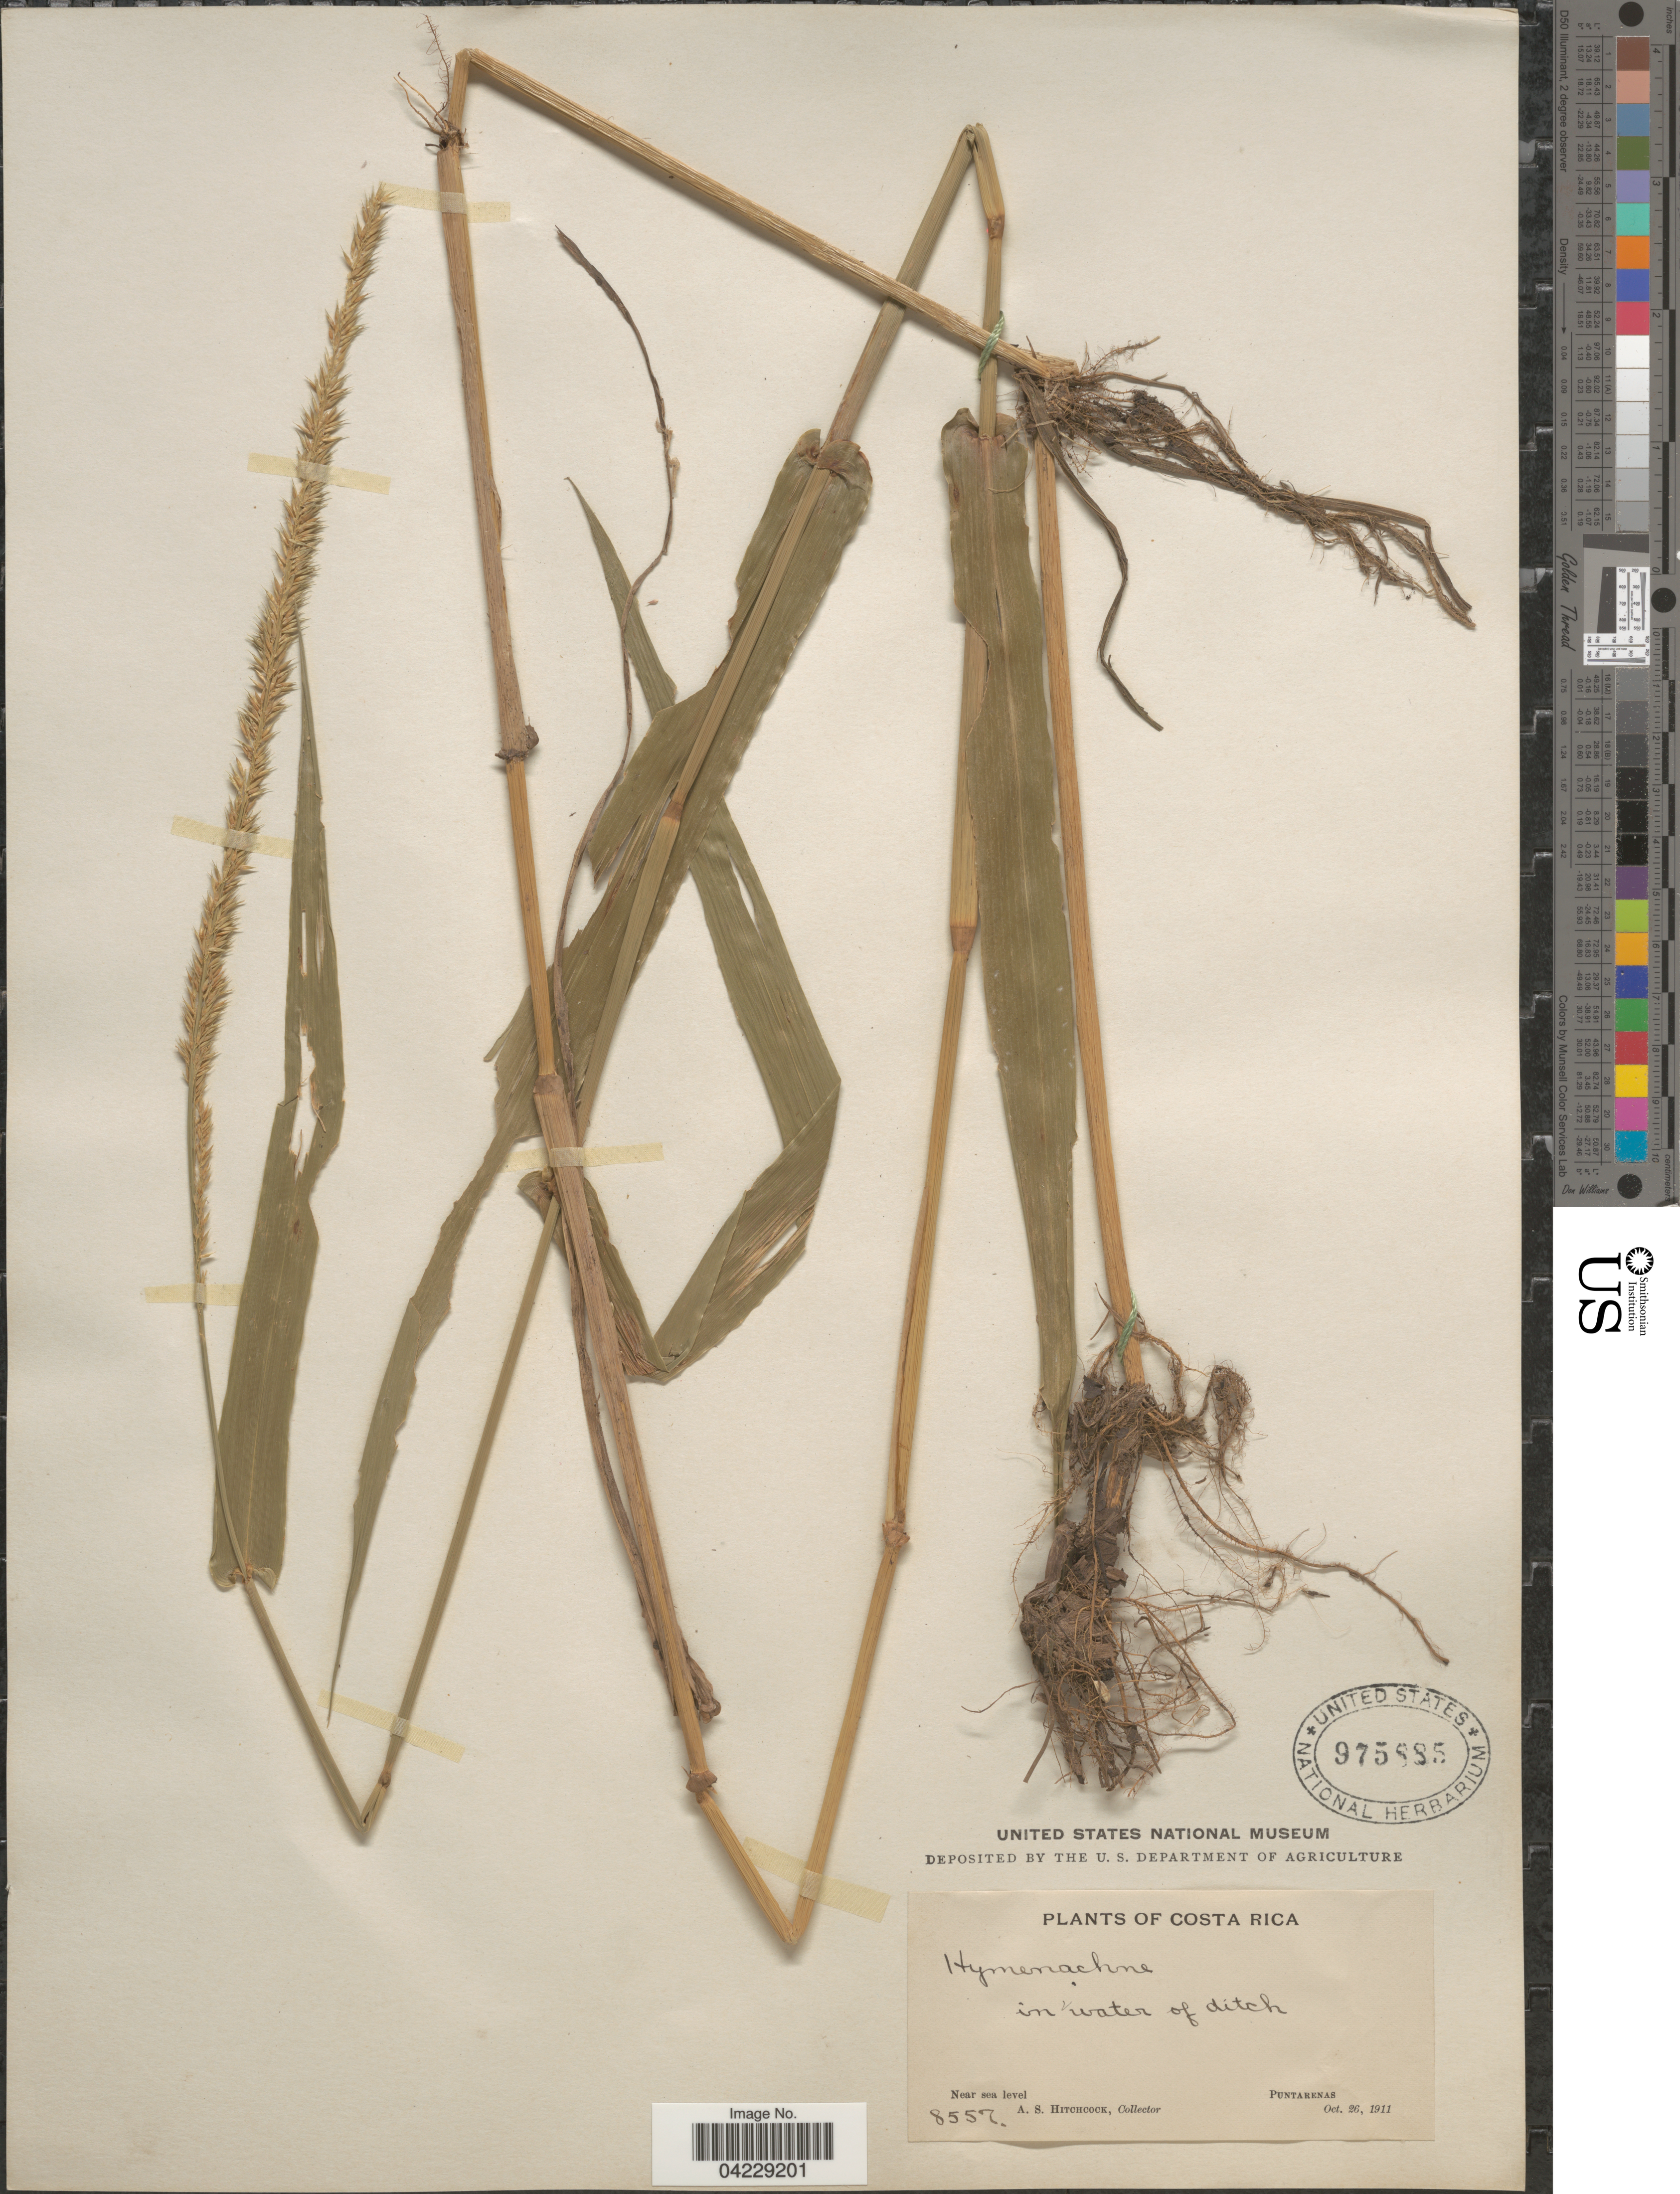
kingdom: Plantae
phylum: Tracheophyta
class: Liliopsida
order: Poales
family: Poaceae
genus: Hymenachne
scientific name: Hymenachne amplexicaulis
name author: (Rudge) Nees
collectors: A. S. Hitchcock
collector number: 8557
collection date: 1911-10-26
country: Costa Rica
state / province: Puntarenas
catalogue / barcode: US 975885